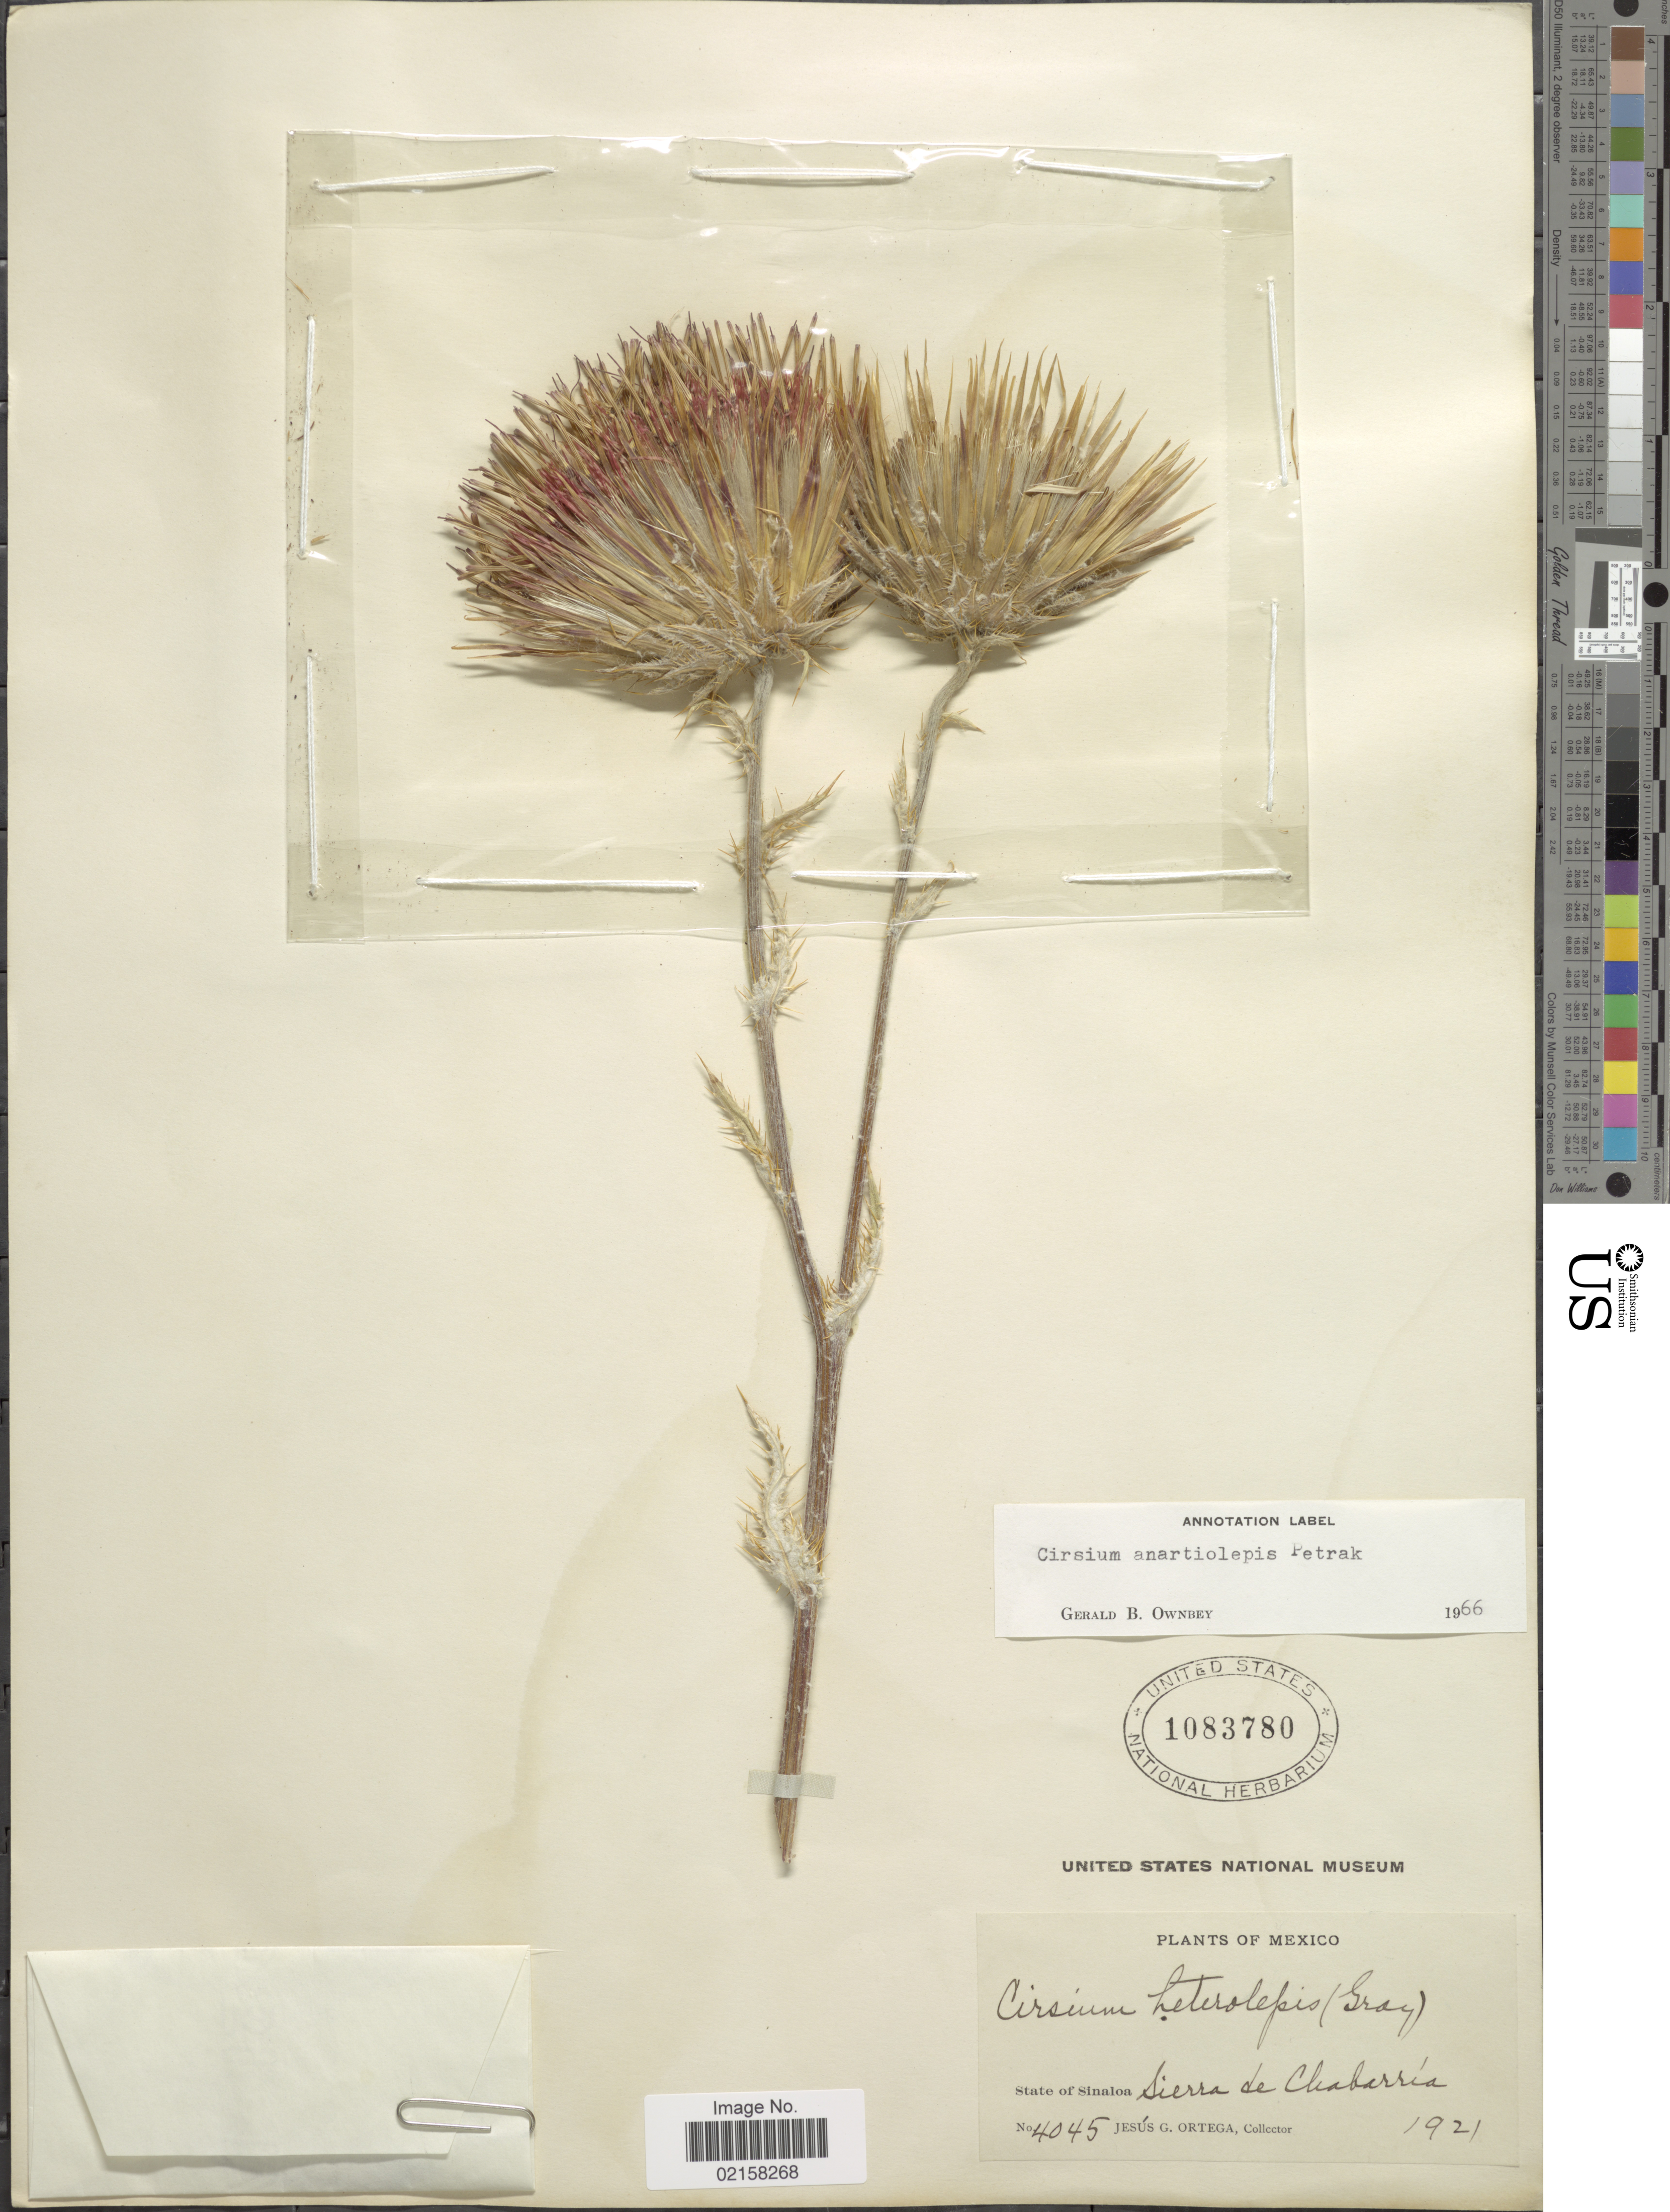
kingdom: Plantae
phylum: Tracheophyta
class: Magnoliopsida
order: Asterales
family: Asteraceae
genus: Cirsium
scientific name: Cirsium anartiolepis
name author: Petr.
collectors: J. Ortega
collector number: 4045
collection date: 1921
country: Mexico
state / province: Sinaloa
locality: Sierra de Chabarria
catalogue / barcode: US 1083780